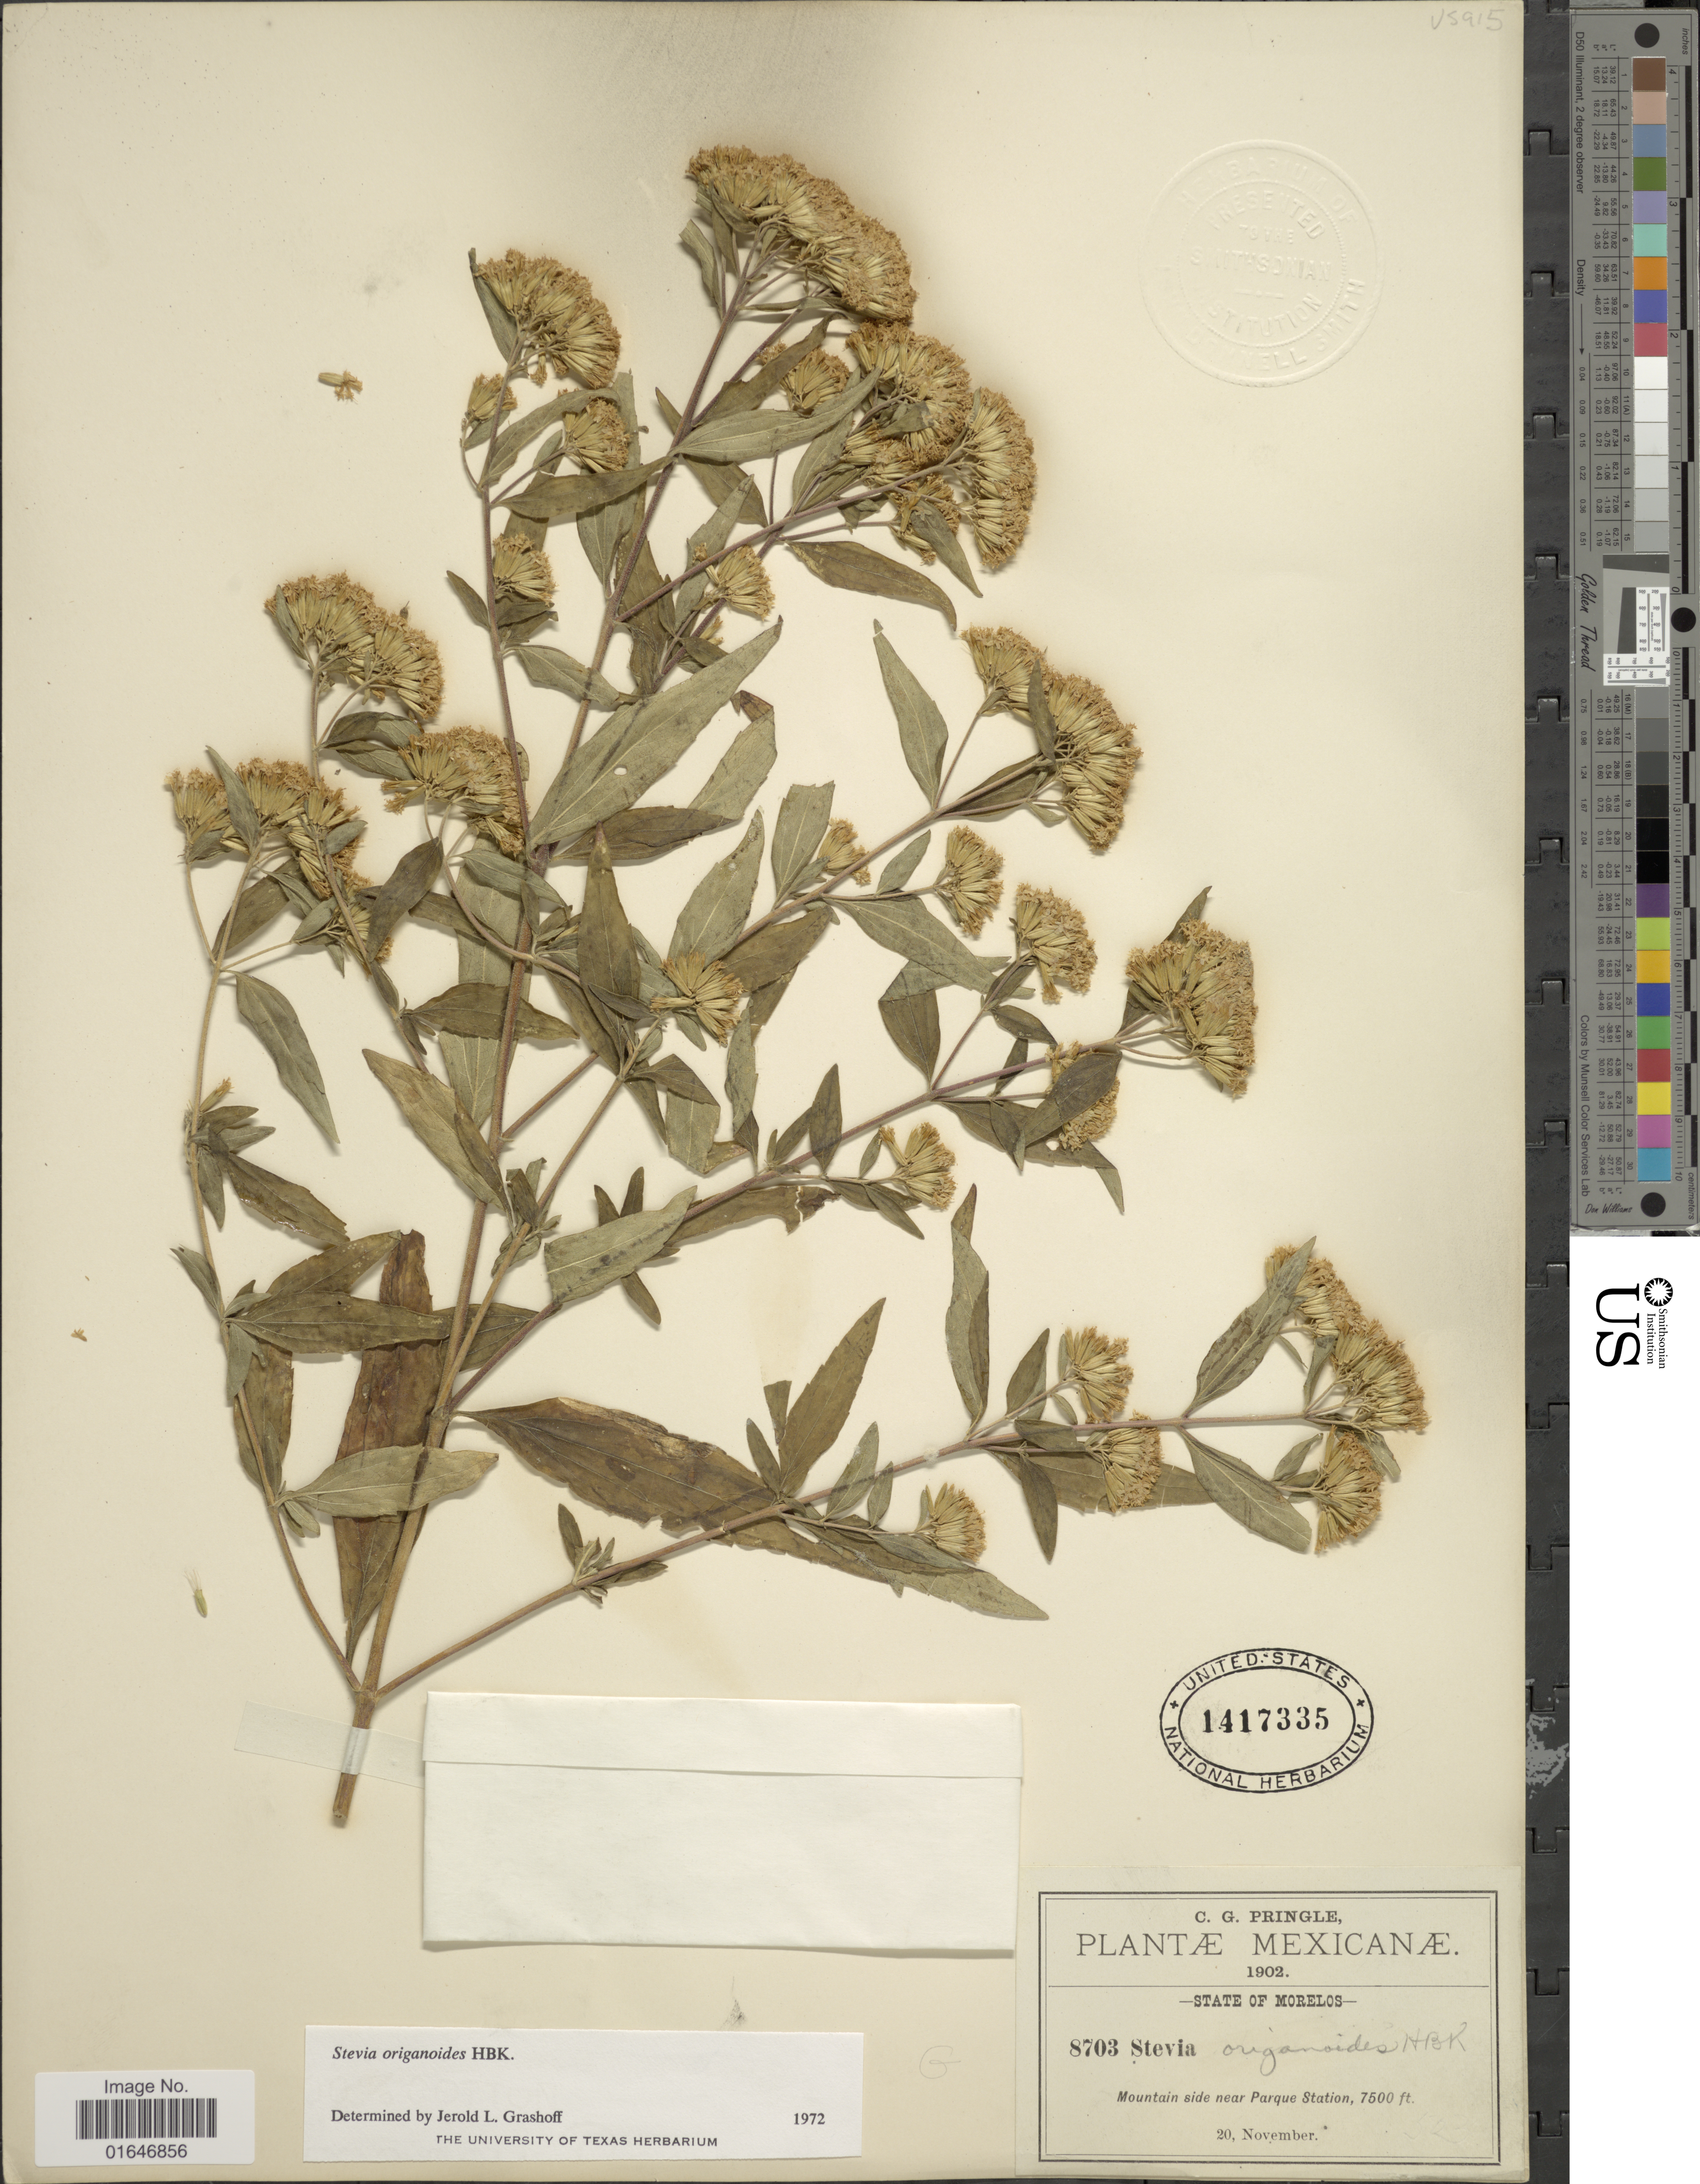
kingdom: Plantae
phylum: Tracheophyta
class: Magnoliopsida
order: Asterales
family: Asteraceae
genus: Stevia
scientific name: Stevia origanoides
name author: Kunth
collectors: C. G. Pringle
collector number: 8703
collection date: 1902-11-20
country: Mexico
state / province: Morelos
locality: Mountain side near Parque Station.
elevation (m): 2286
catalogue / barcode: US 1417335